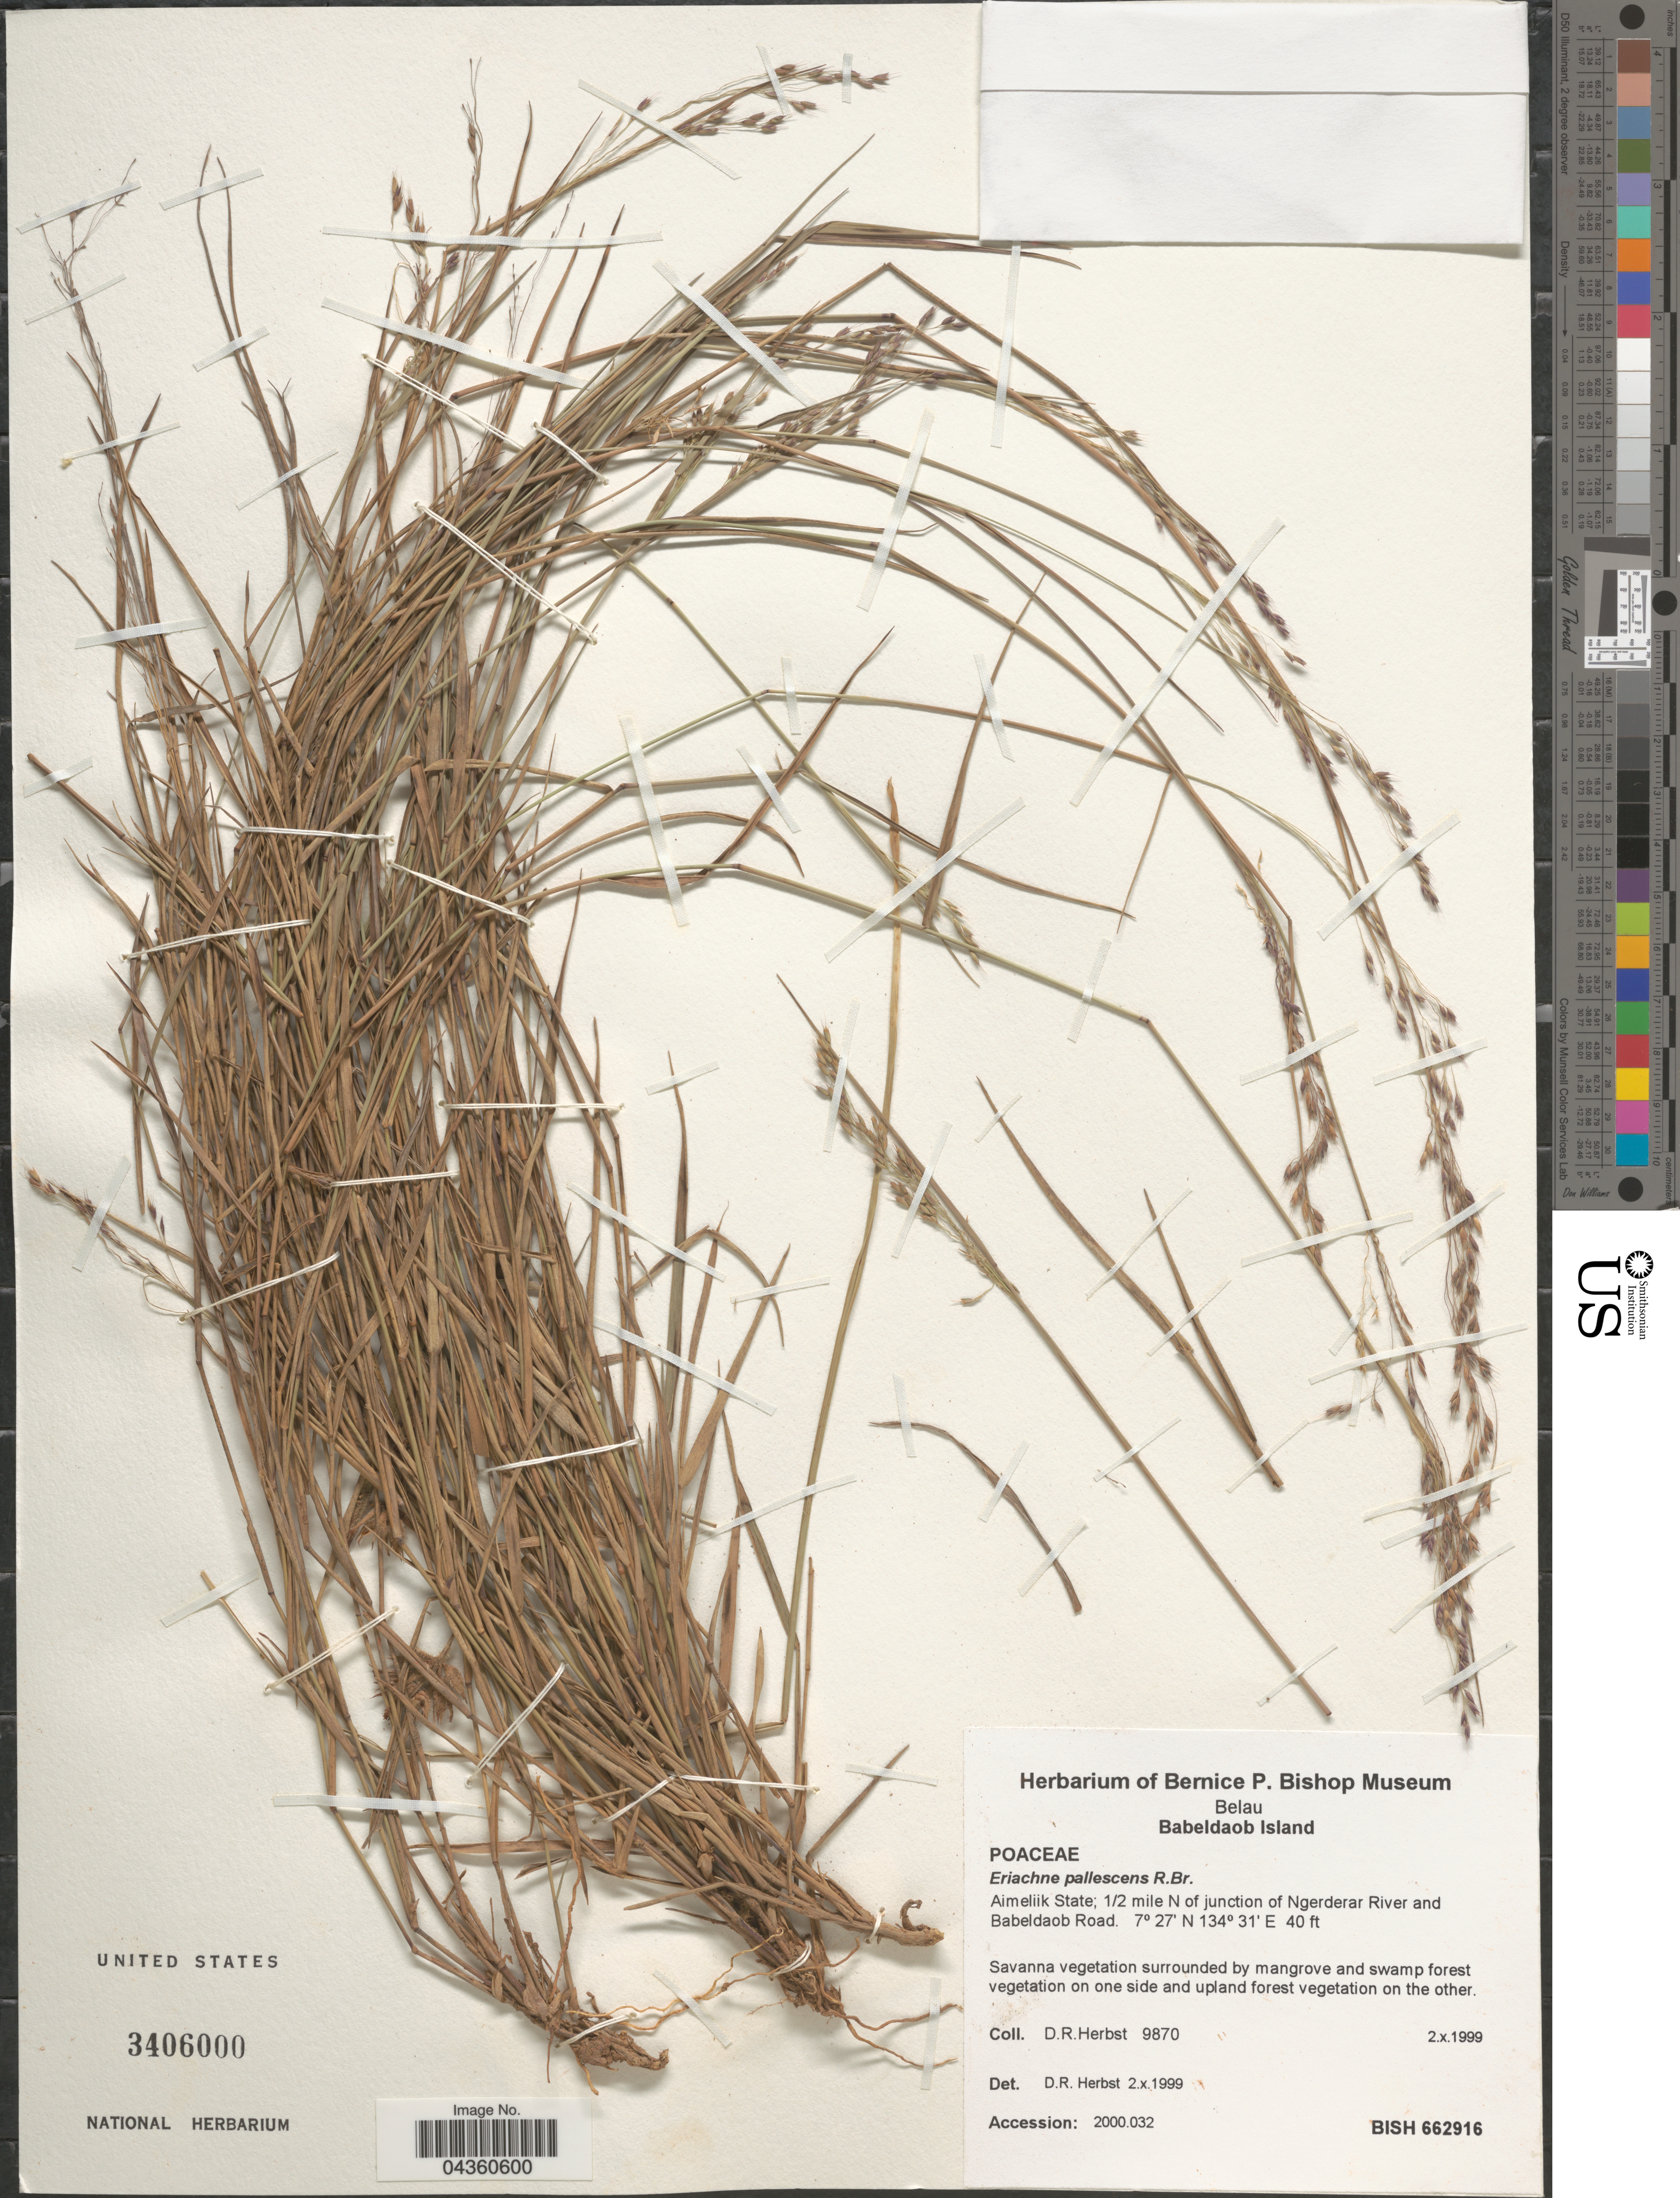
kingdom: Plantae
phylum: Tracheophyta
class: Liliopsida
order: Poales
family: Poaceae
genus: Eriachne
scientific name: Eriachne pallescens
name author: R. Br.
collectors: D. R. Herbst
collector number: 9870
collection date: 1999-10-02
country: Palau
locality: Babeldaob Island. Aimeliik State; ½ mile N of junction of Ngerderar River and Babeldaob Road. Savanna vegetation surrounded by mangrove and swamp forest vegetation on one side and upland forest vegetation on the other.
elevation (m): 12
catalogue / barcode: US 3406000